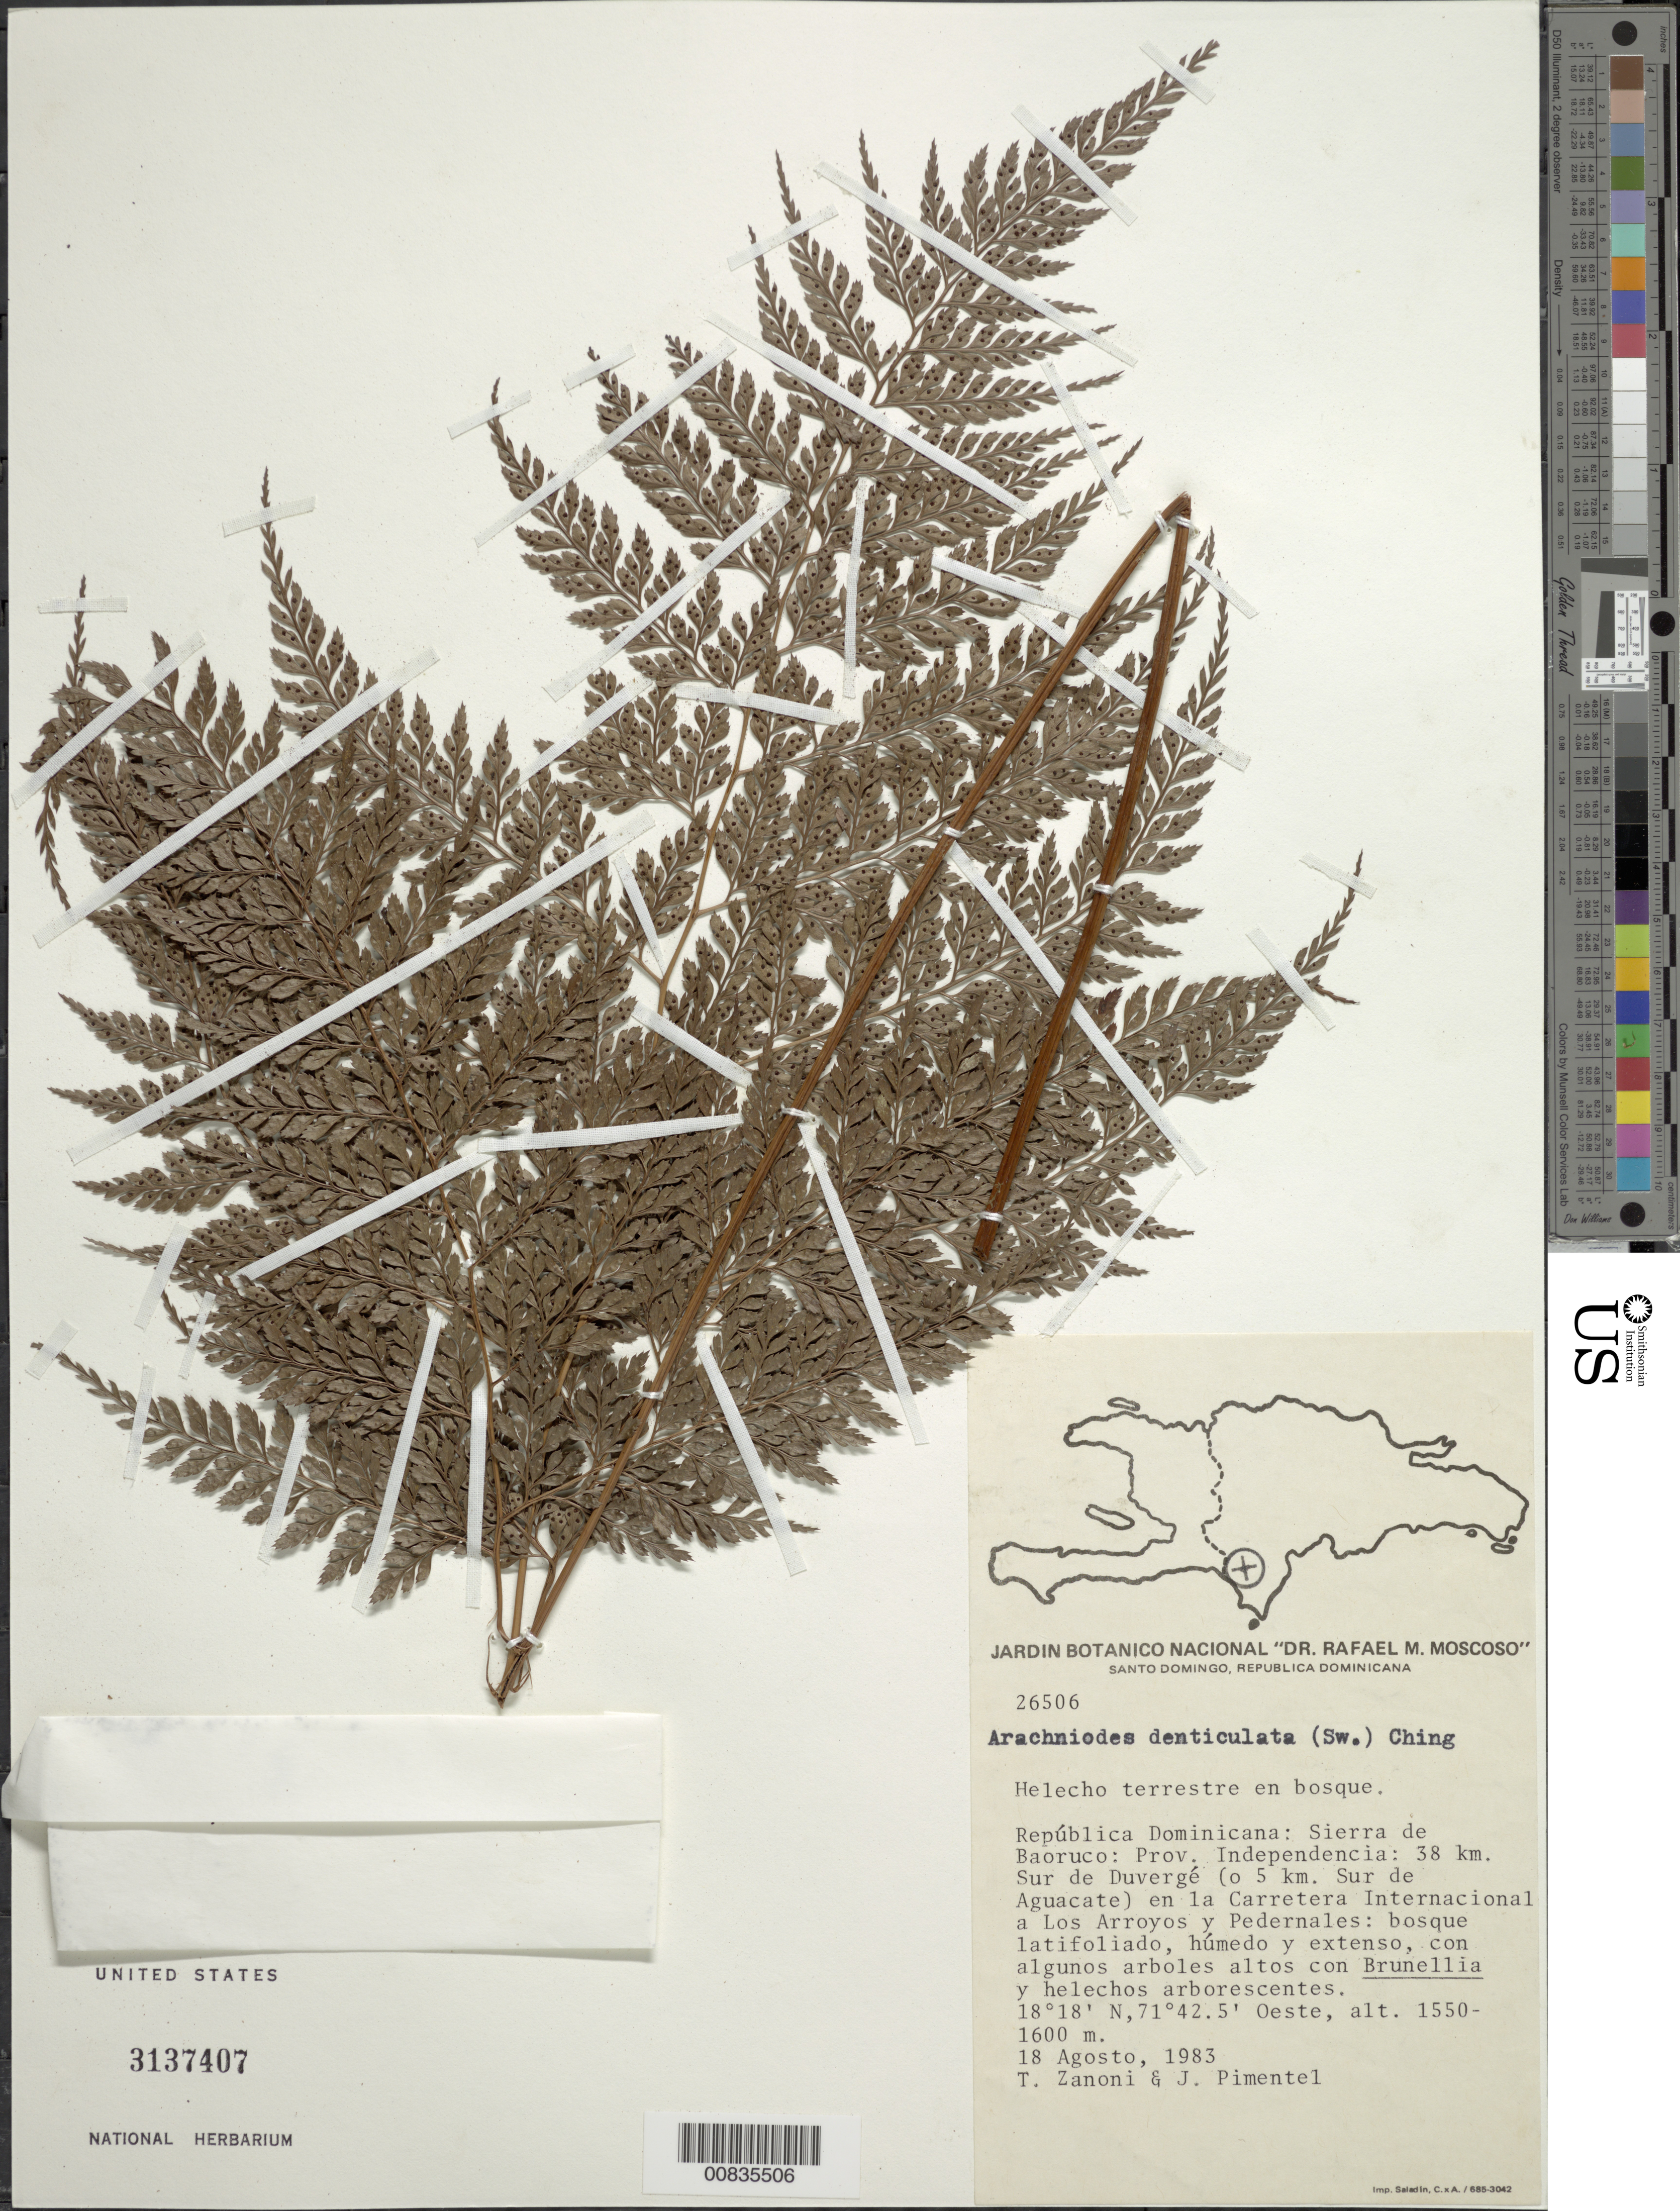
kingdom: Plantae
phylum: Tracheophyta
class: Polypodiopsida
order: Polypodiales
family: Dryopteridaceae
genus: Arachniodes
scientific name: Arachniodes denticulata var. denticulata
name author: (Sw.) Ching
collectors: T. A. Zanoni & J. Pimentel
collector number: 26506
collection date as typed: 18 Aug 1983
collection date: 1983-08-18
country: Dominican Republic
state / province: Independencia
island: Hispaniola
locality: Sierra de Baoruco, 38 km S de Duvergé (o 5 km S de Aguacate), Carretera Internacional a los Arroyos y Pedernales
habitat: Bosque latifoliado, húmedo y extenso, con algunos arboles altos con Brunellia y helechos arborescentes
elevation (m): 1550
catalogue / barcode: US 3137407